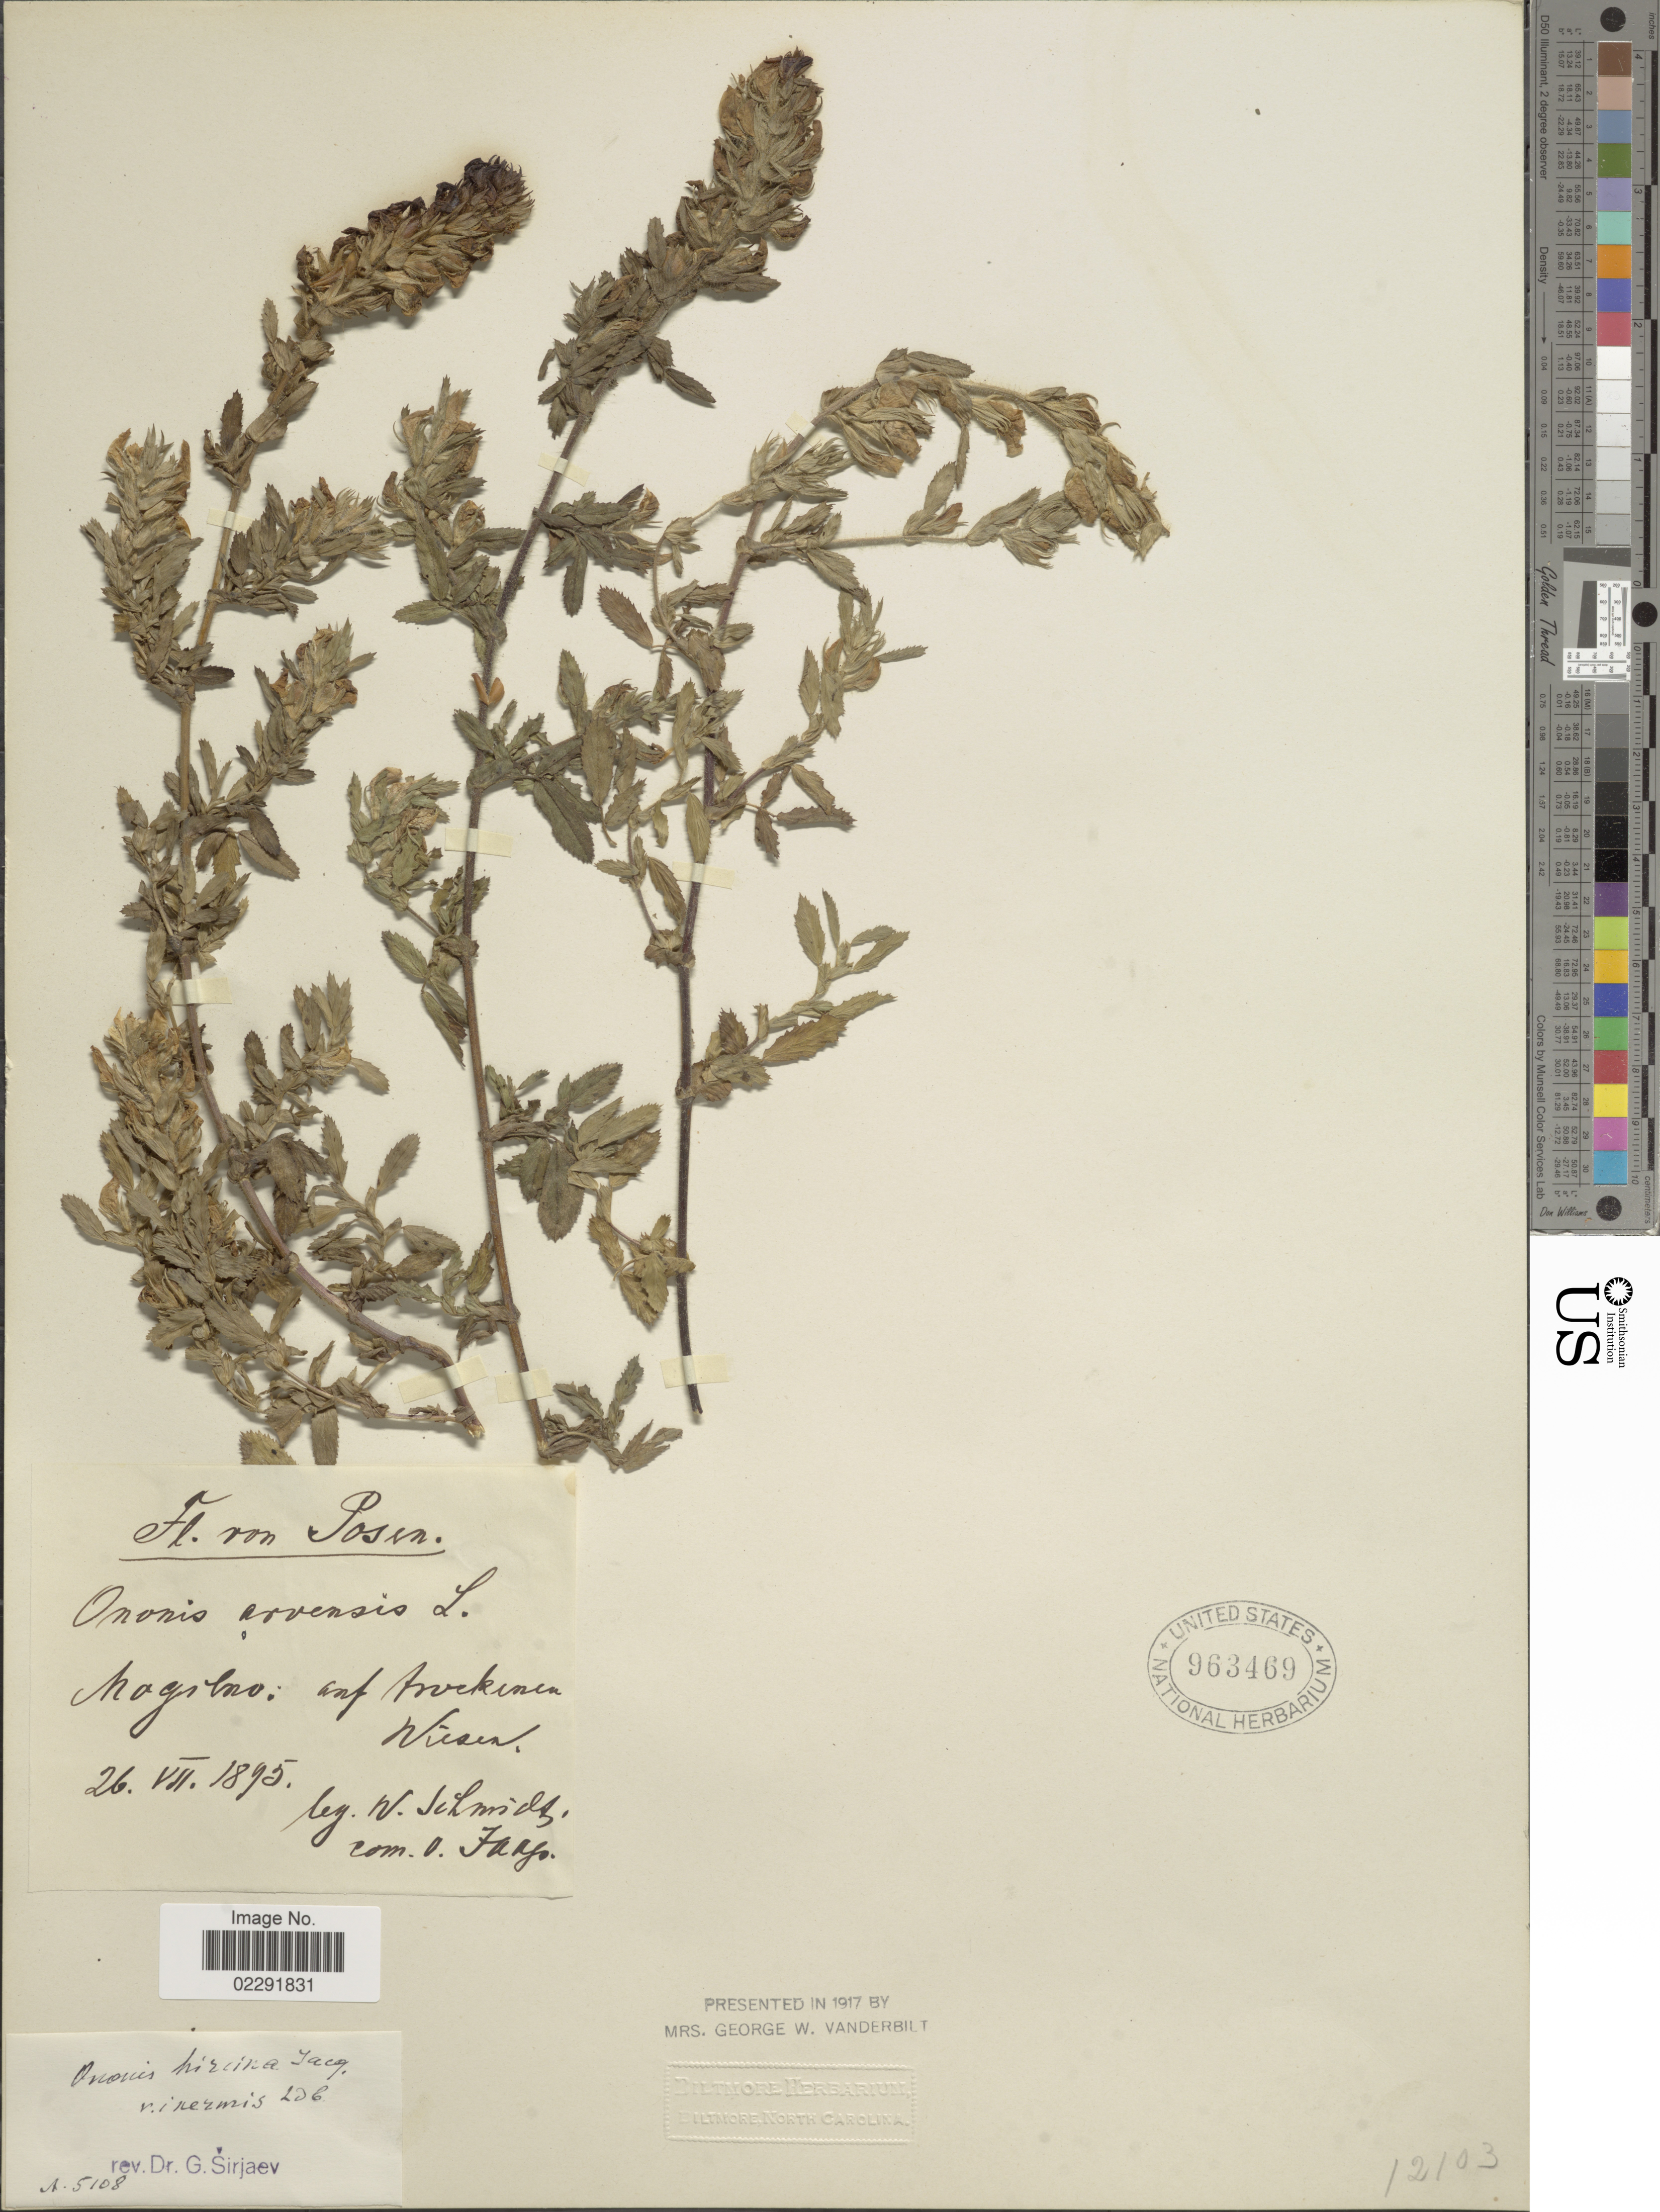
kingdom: Plantae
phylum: Tracheophyta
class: Magnoliopsida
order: Fabales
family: Fabaceae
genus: Ononis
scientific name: Ononis hircina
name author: Jacq.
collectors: W. Schmidt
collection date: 1895-07-26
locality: Posca, Magilno: aif Arvekinca Wiesen. [interpreted]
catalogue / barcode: US 963469